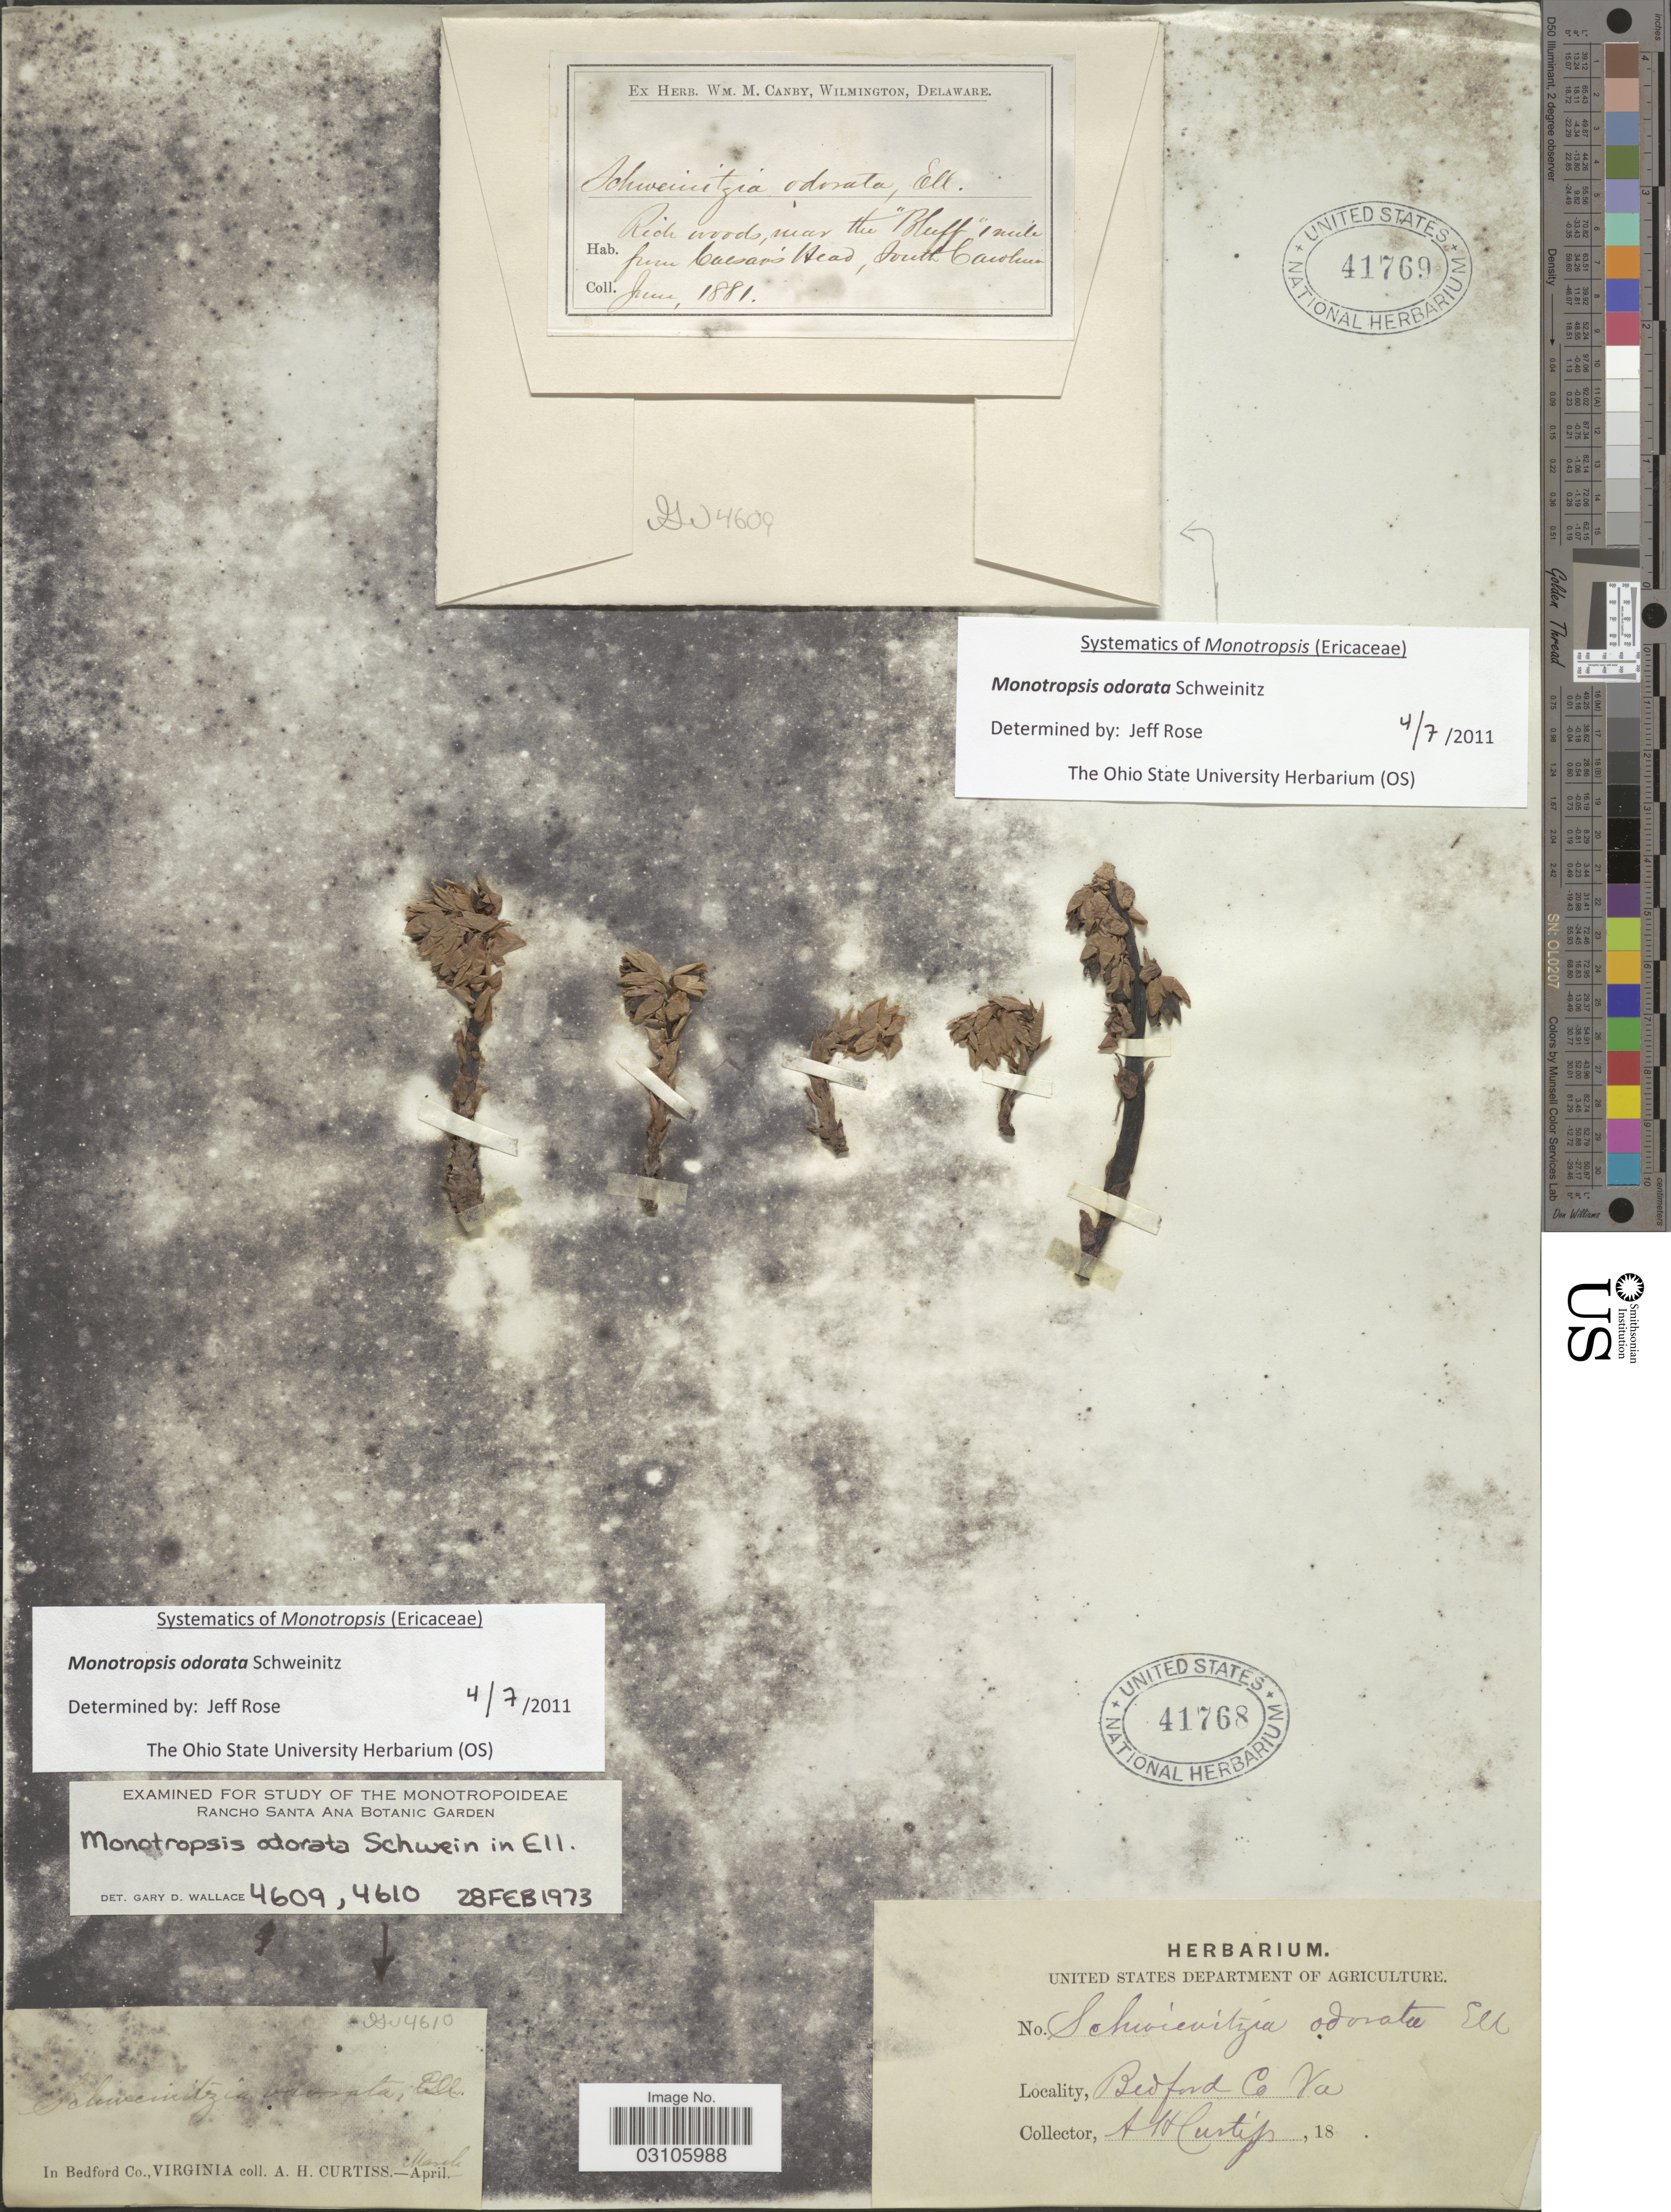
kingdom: Plantae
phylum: Tracheophyta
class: Magnoliopsida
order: Ericales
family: Ericaceae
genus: Monotropsis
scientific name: Monotropsis odorata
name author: Schwein. ex Elliott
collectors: A. H. Curtiss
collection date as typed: March 18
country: United States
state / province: Virginia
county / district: Bedford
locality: Bedford Co.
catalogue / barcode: US 41768-2